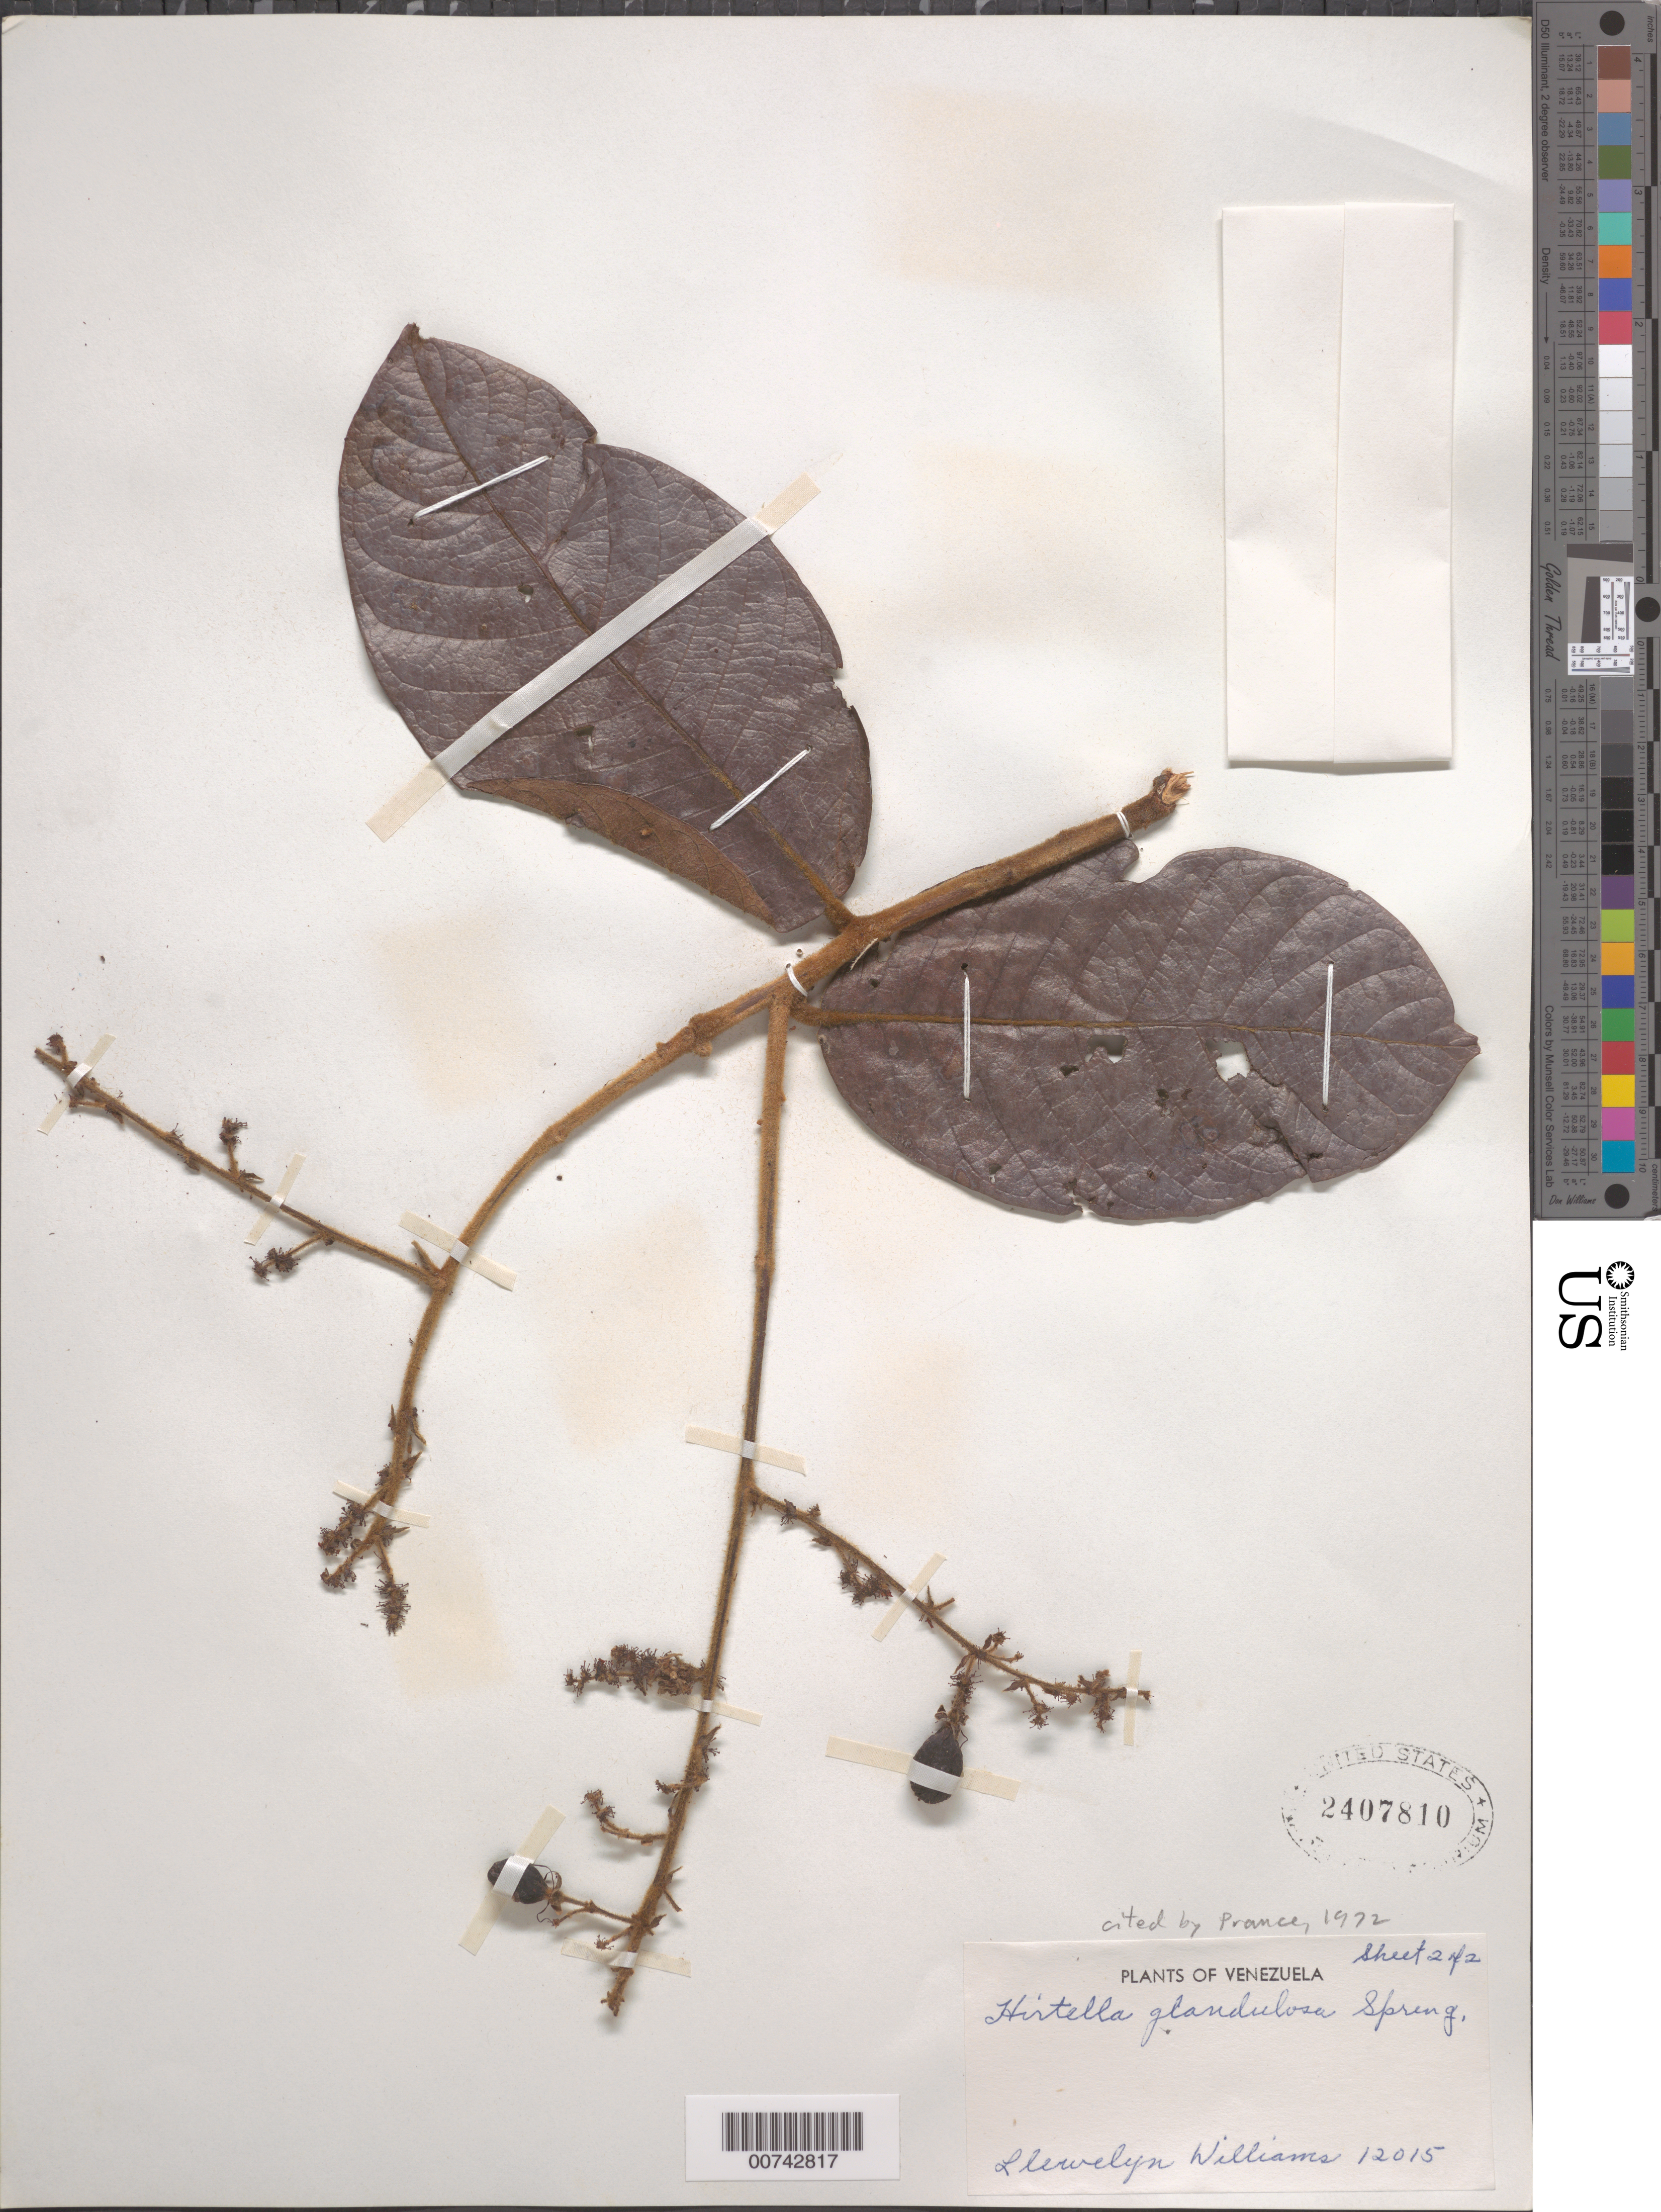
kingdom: Plantae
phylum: Tracheophyta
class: Magnoliopsida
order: Malpighiales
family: Chrysobalanaceae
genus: Hirtella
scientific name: Hirtella glandulosa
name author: Spreng.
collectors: Ll. Williams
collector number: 12015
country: Venezuela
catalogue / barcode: US 2407810